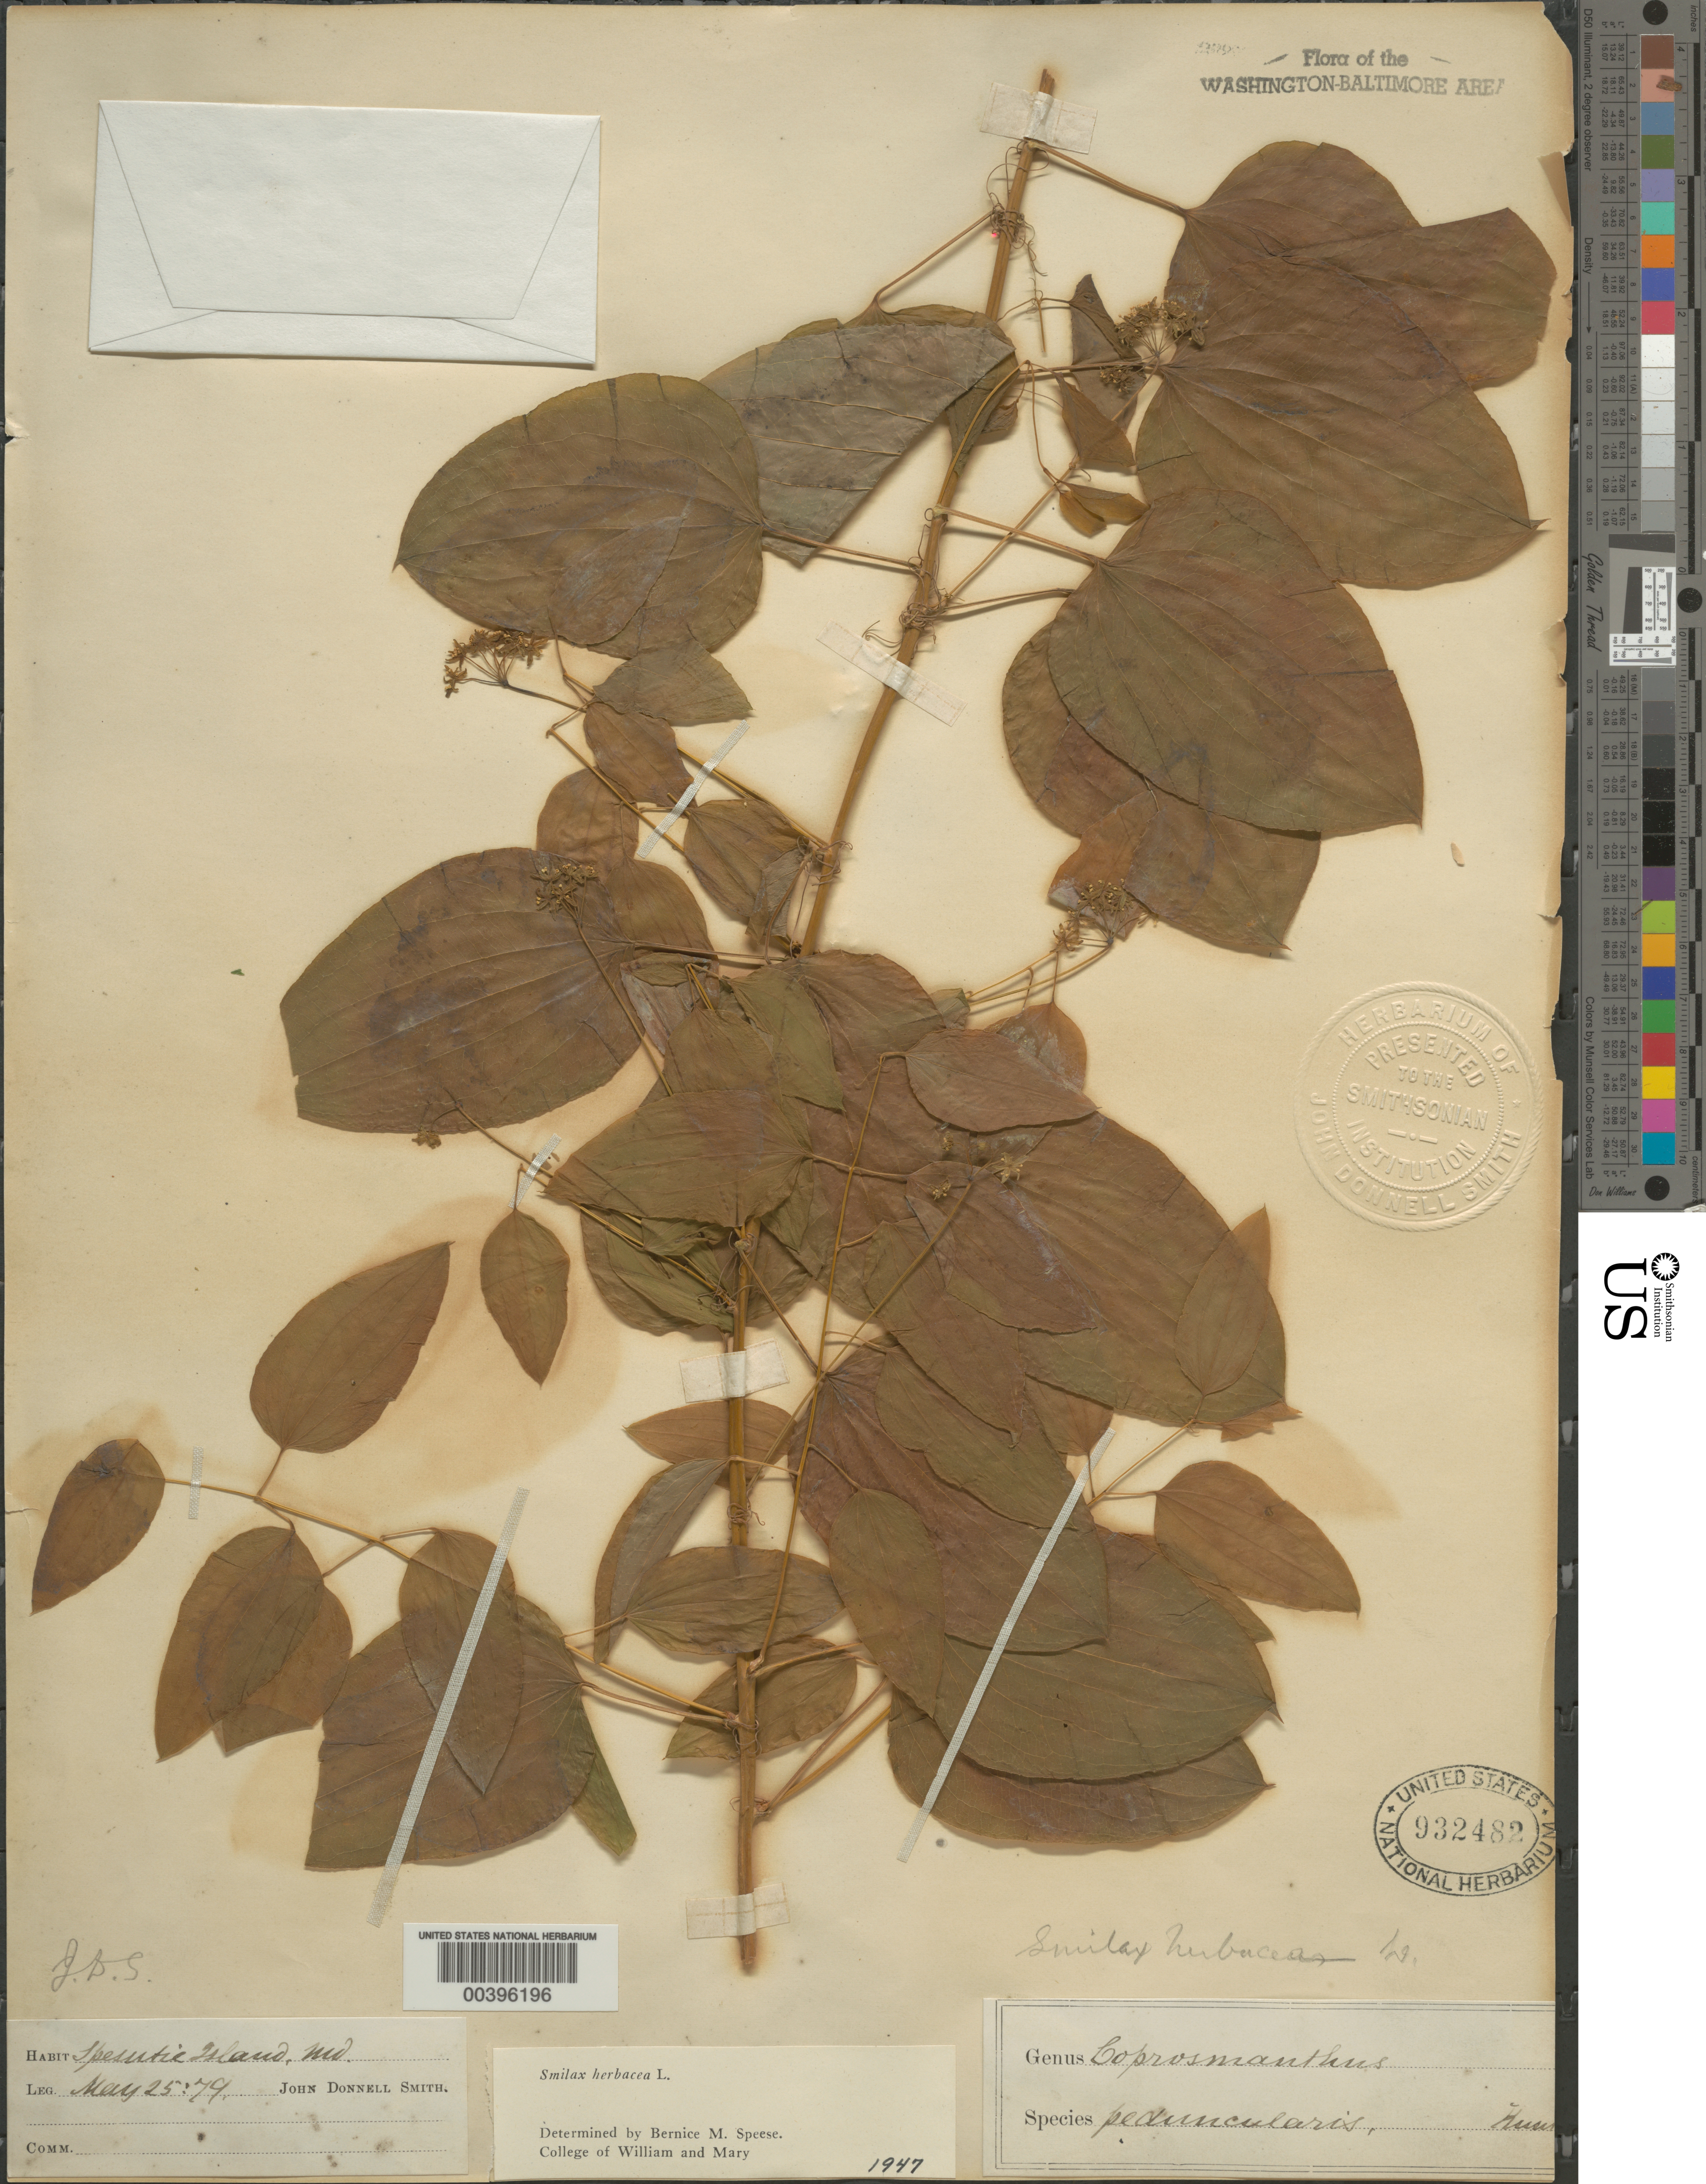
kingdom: Plantae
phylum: Tracheophyta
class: Liliopsida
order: Liliales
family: Smilacaceae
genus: Smilax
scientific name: Smilax herbacea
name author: L.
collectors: J. Donnell Smith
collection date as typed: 25 May 1979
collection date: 1979-05-25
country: United States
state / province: Maryland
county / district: Harford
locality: Spesutie Island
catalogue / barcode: US 932482